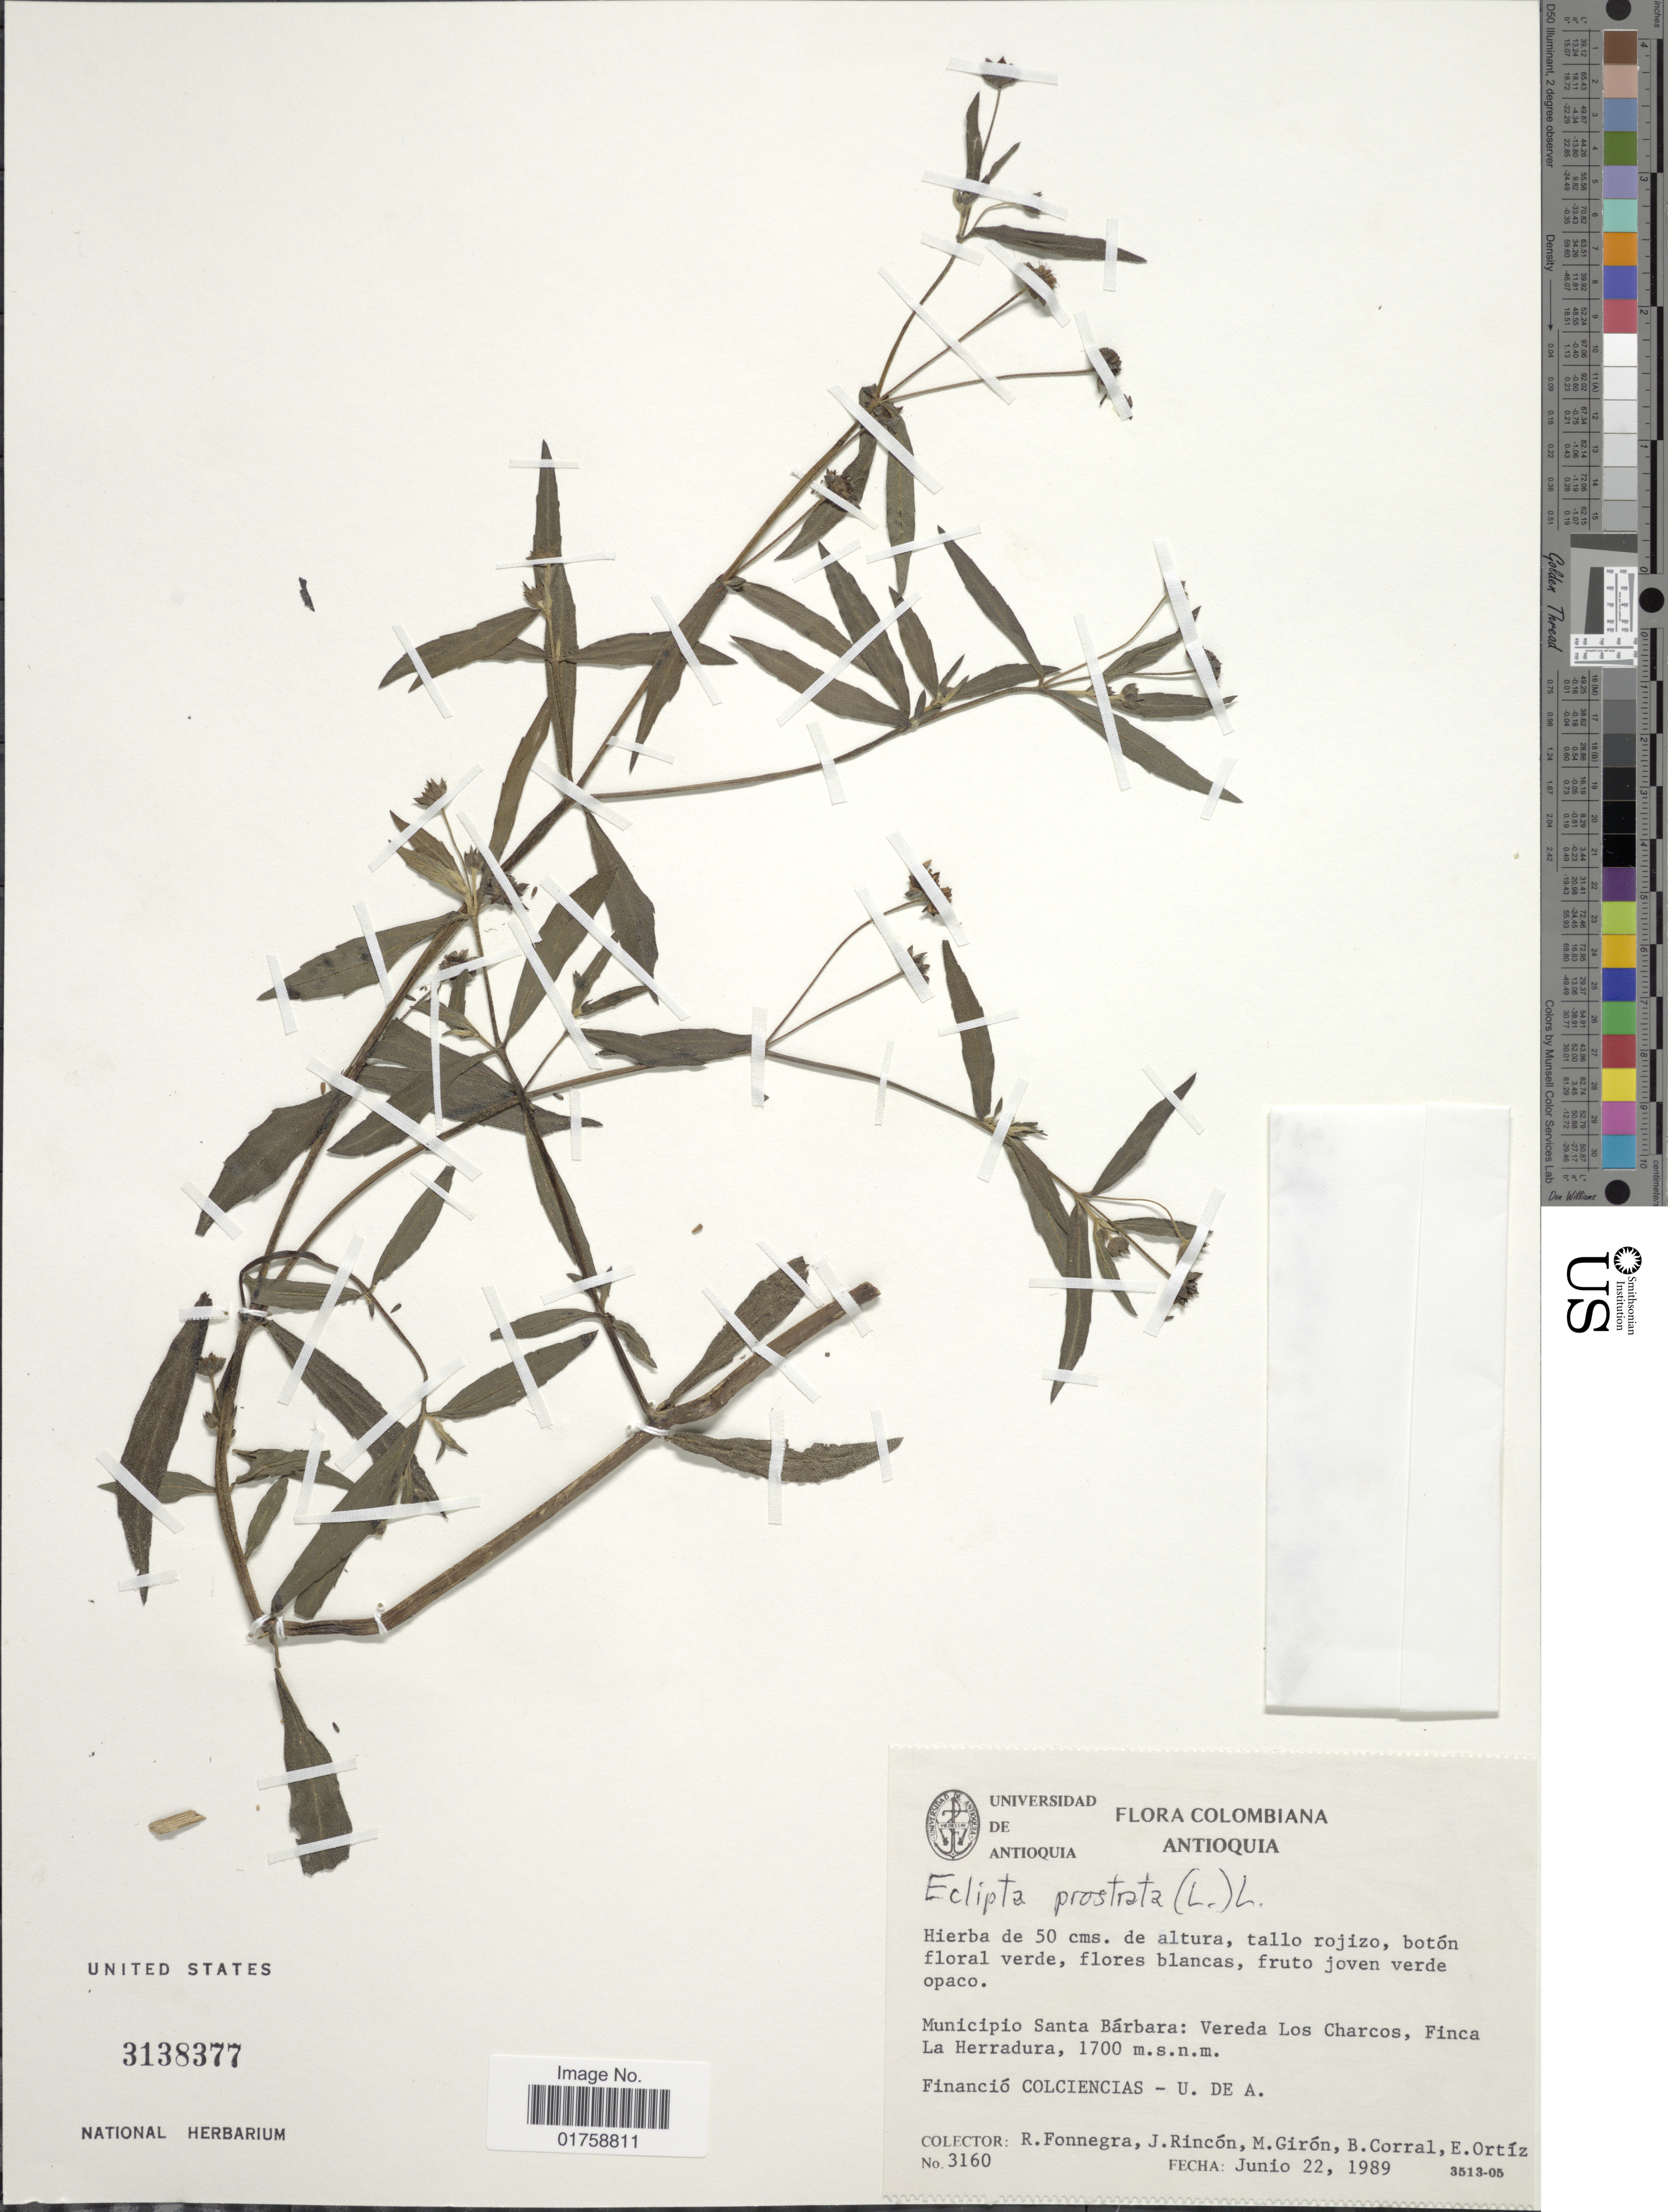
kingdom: Plantae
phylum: Tracheophyta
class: Magnoliopsida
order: Asterales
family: Asteraceae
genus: Eclipta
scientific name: Eclipta prostrata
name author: (L.) L.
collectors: R. Fonnegra, J. Rincon, J. Rincon, M. Girón & et al.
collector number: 3160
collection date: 1989-06-22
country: Colombia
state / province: Antioquia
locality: Colombiana. Antioquia. Municipio Santa Barbara: Vereda Los Charcos, Finca La Herradura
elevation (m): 1700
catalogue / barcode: US 3138377